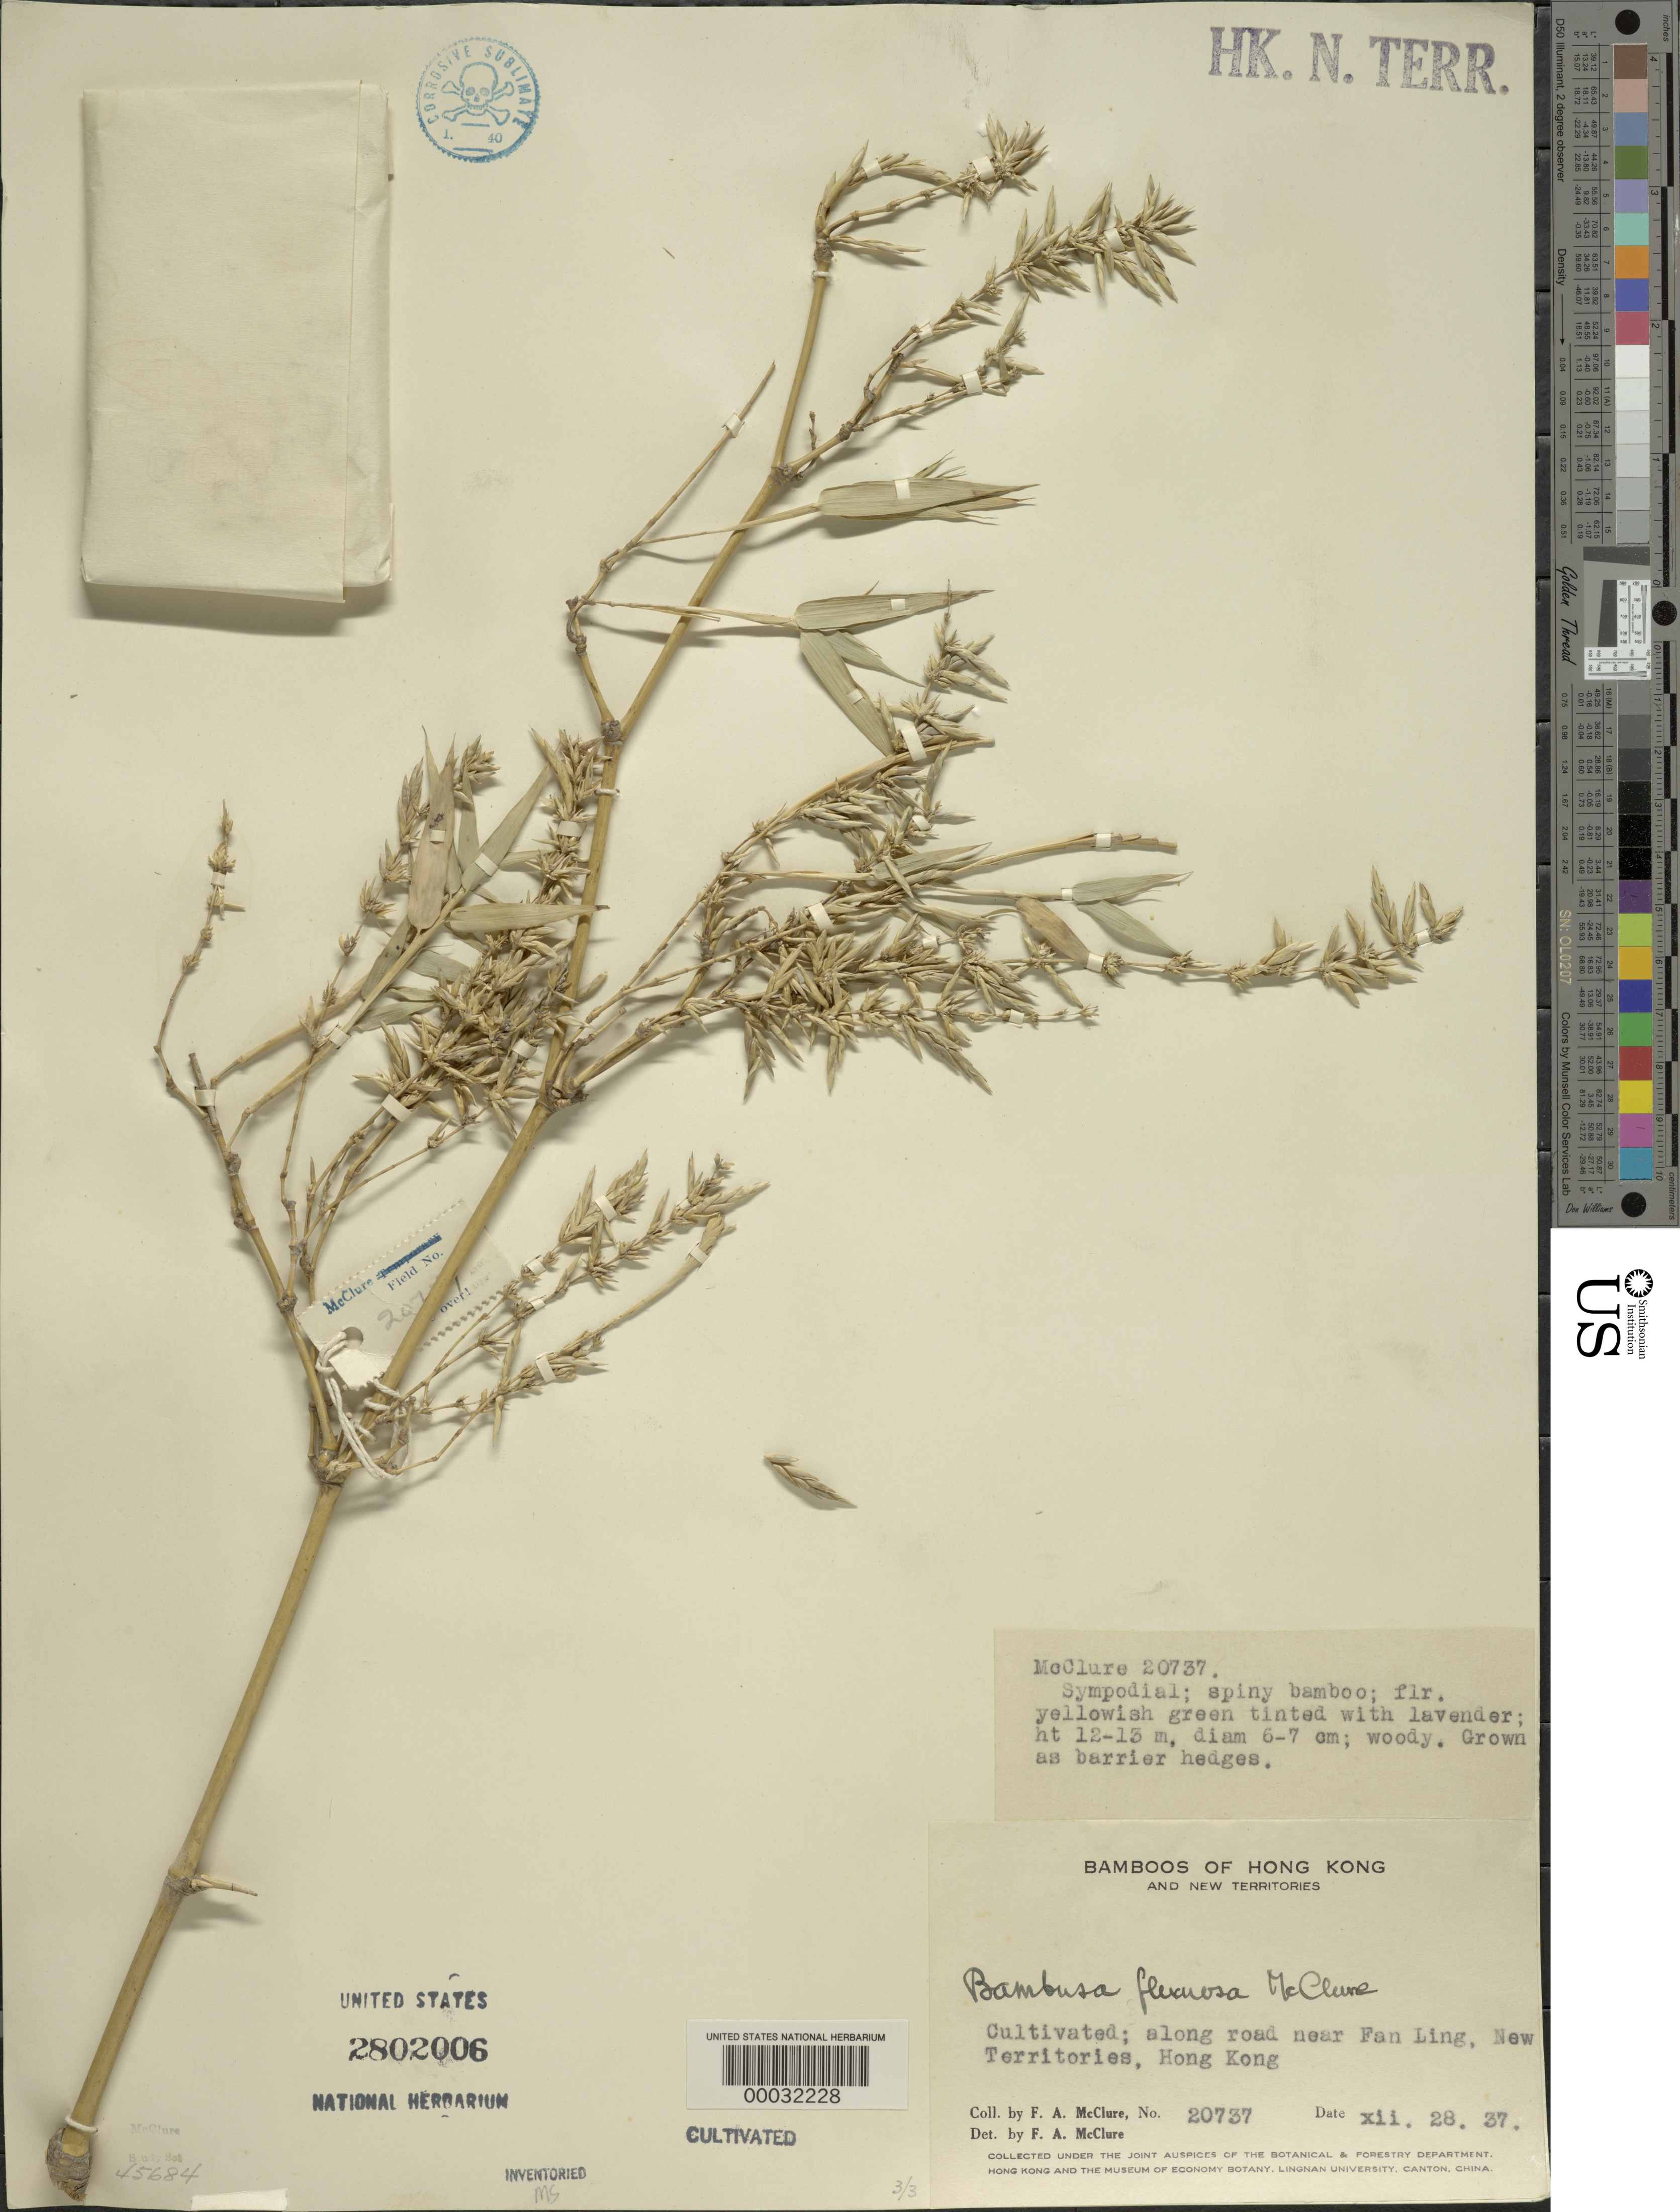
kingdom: Plantae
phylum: Tracheophyta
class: Liliopsida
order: Poales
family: Poaceae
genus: Bambusa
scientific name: Bambusa flexuosa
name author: Munro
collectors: F. A. McClure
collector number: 20737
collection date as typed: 28 Dec 1931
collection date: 1931-12-28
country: China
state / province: Hong Kong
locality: Fan ling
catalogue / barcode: US 2802006